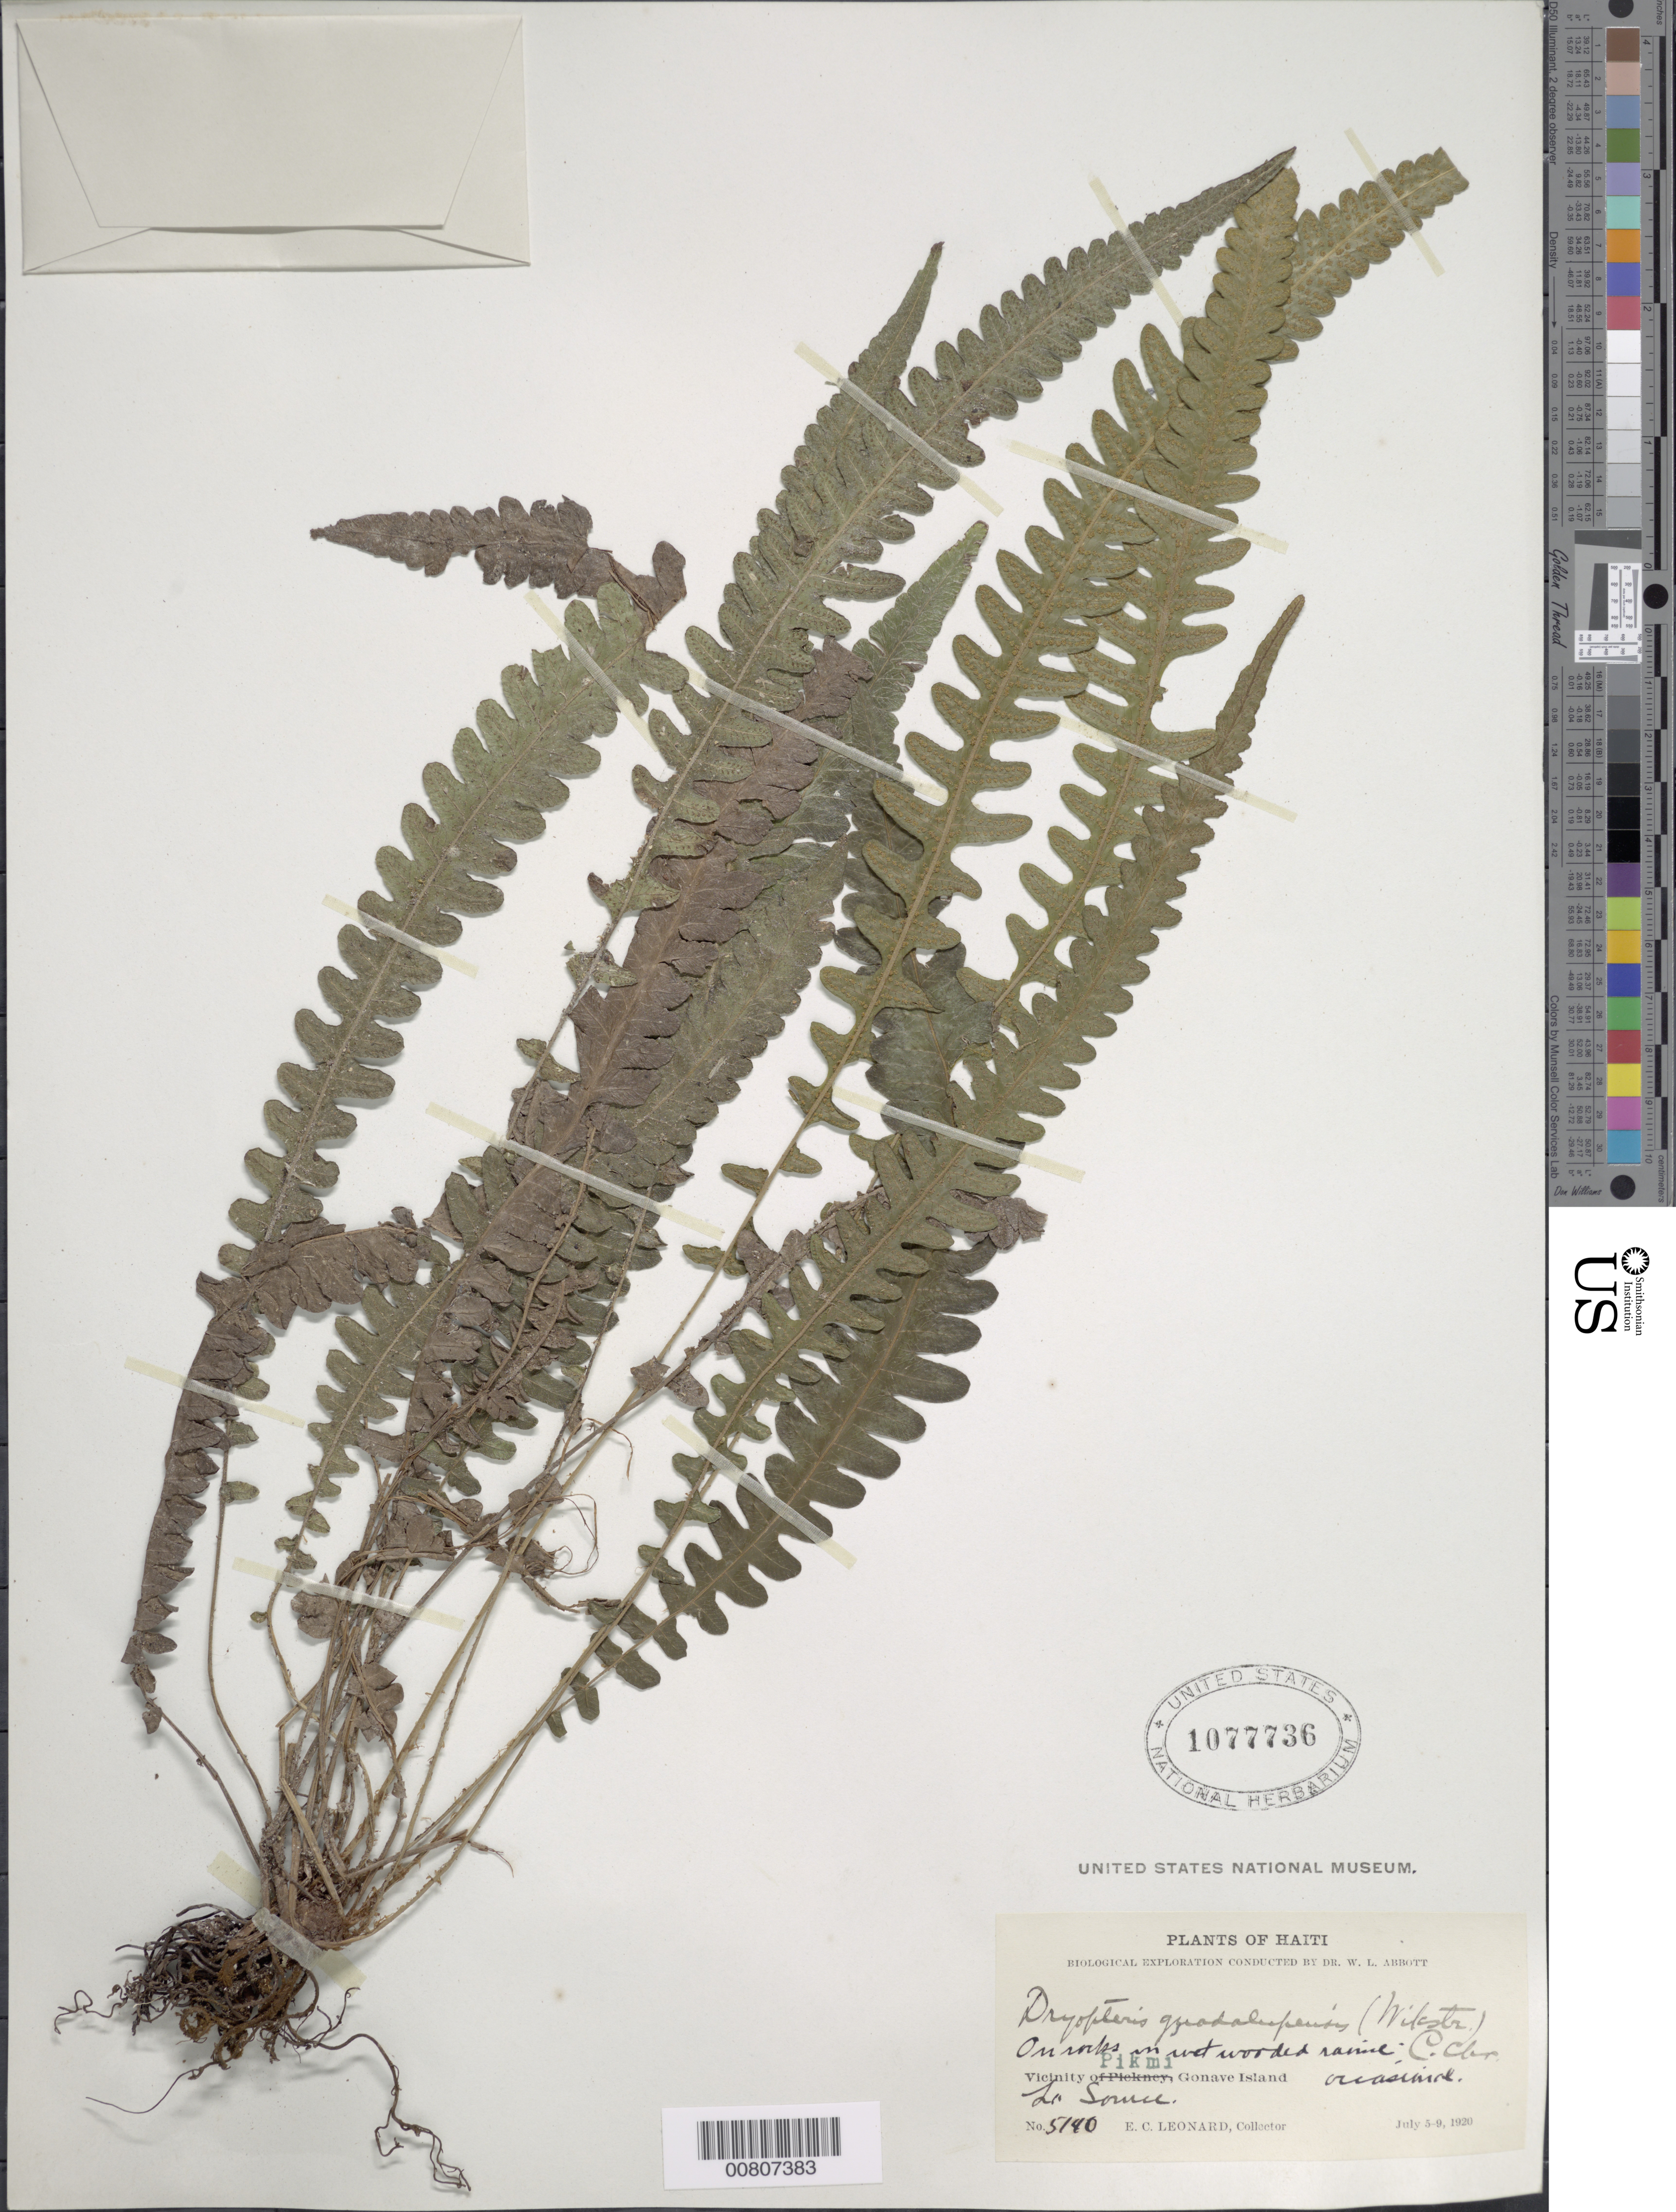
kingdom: Plantae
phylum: Tracheophyta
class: Polypodiopsida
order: Polypodiales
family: Thelypteridaceae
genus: Goniopteris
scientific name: Goniopteris guadelupensis (Wikstr.) comb. nov., ined 2015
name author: (Wikstr.)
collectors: E. C. Leonard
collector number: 5190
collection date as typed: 05 Jul 1920 to 09 Jul 1920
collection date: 1920-07-05/1920-07-09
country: Haiti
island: Hispaniola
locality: Gonave Island, Pikmi vicinity, La Source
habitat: Rocks in wet wooded ravine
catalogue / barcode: US 1077736